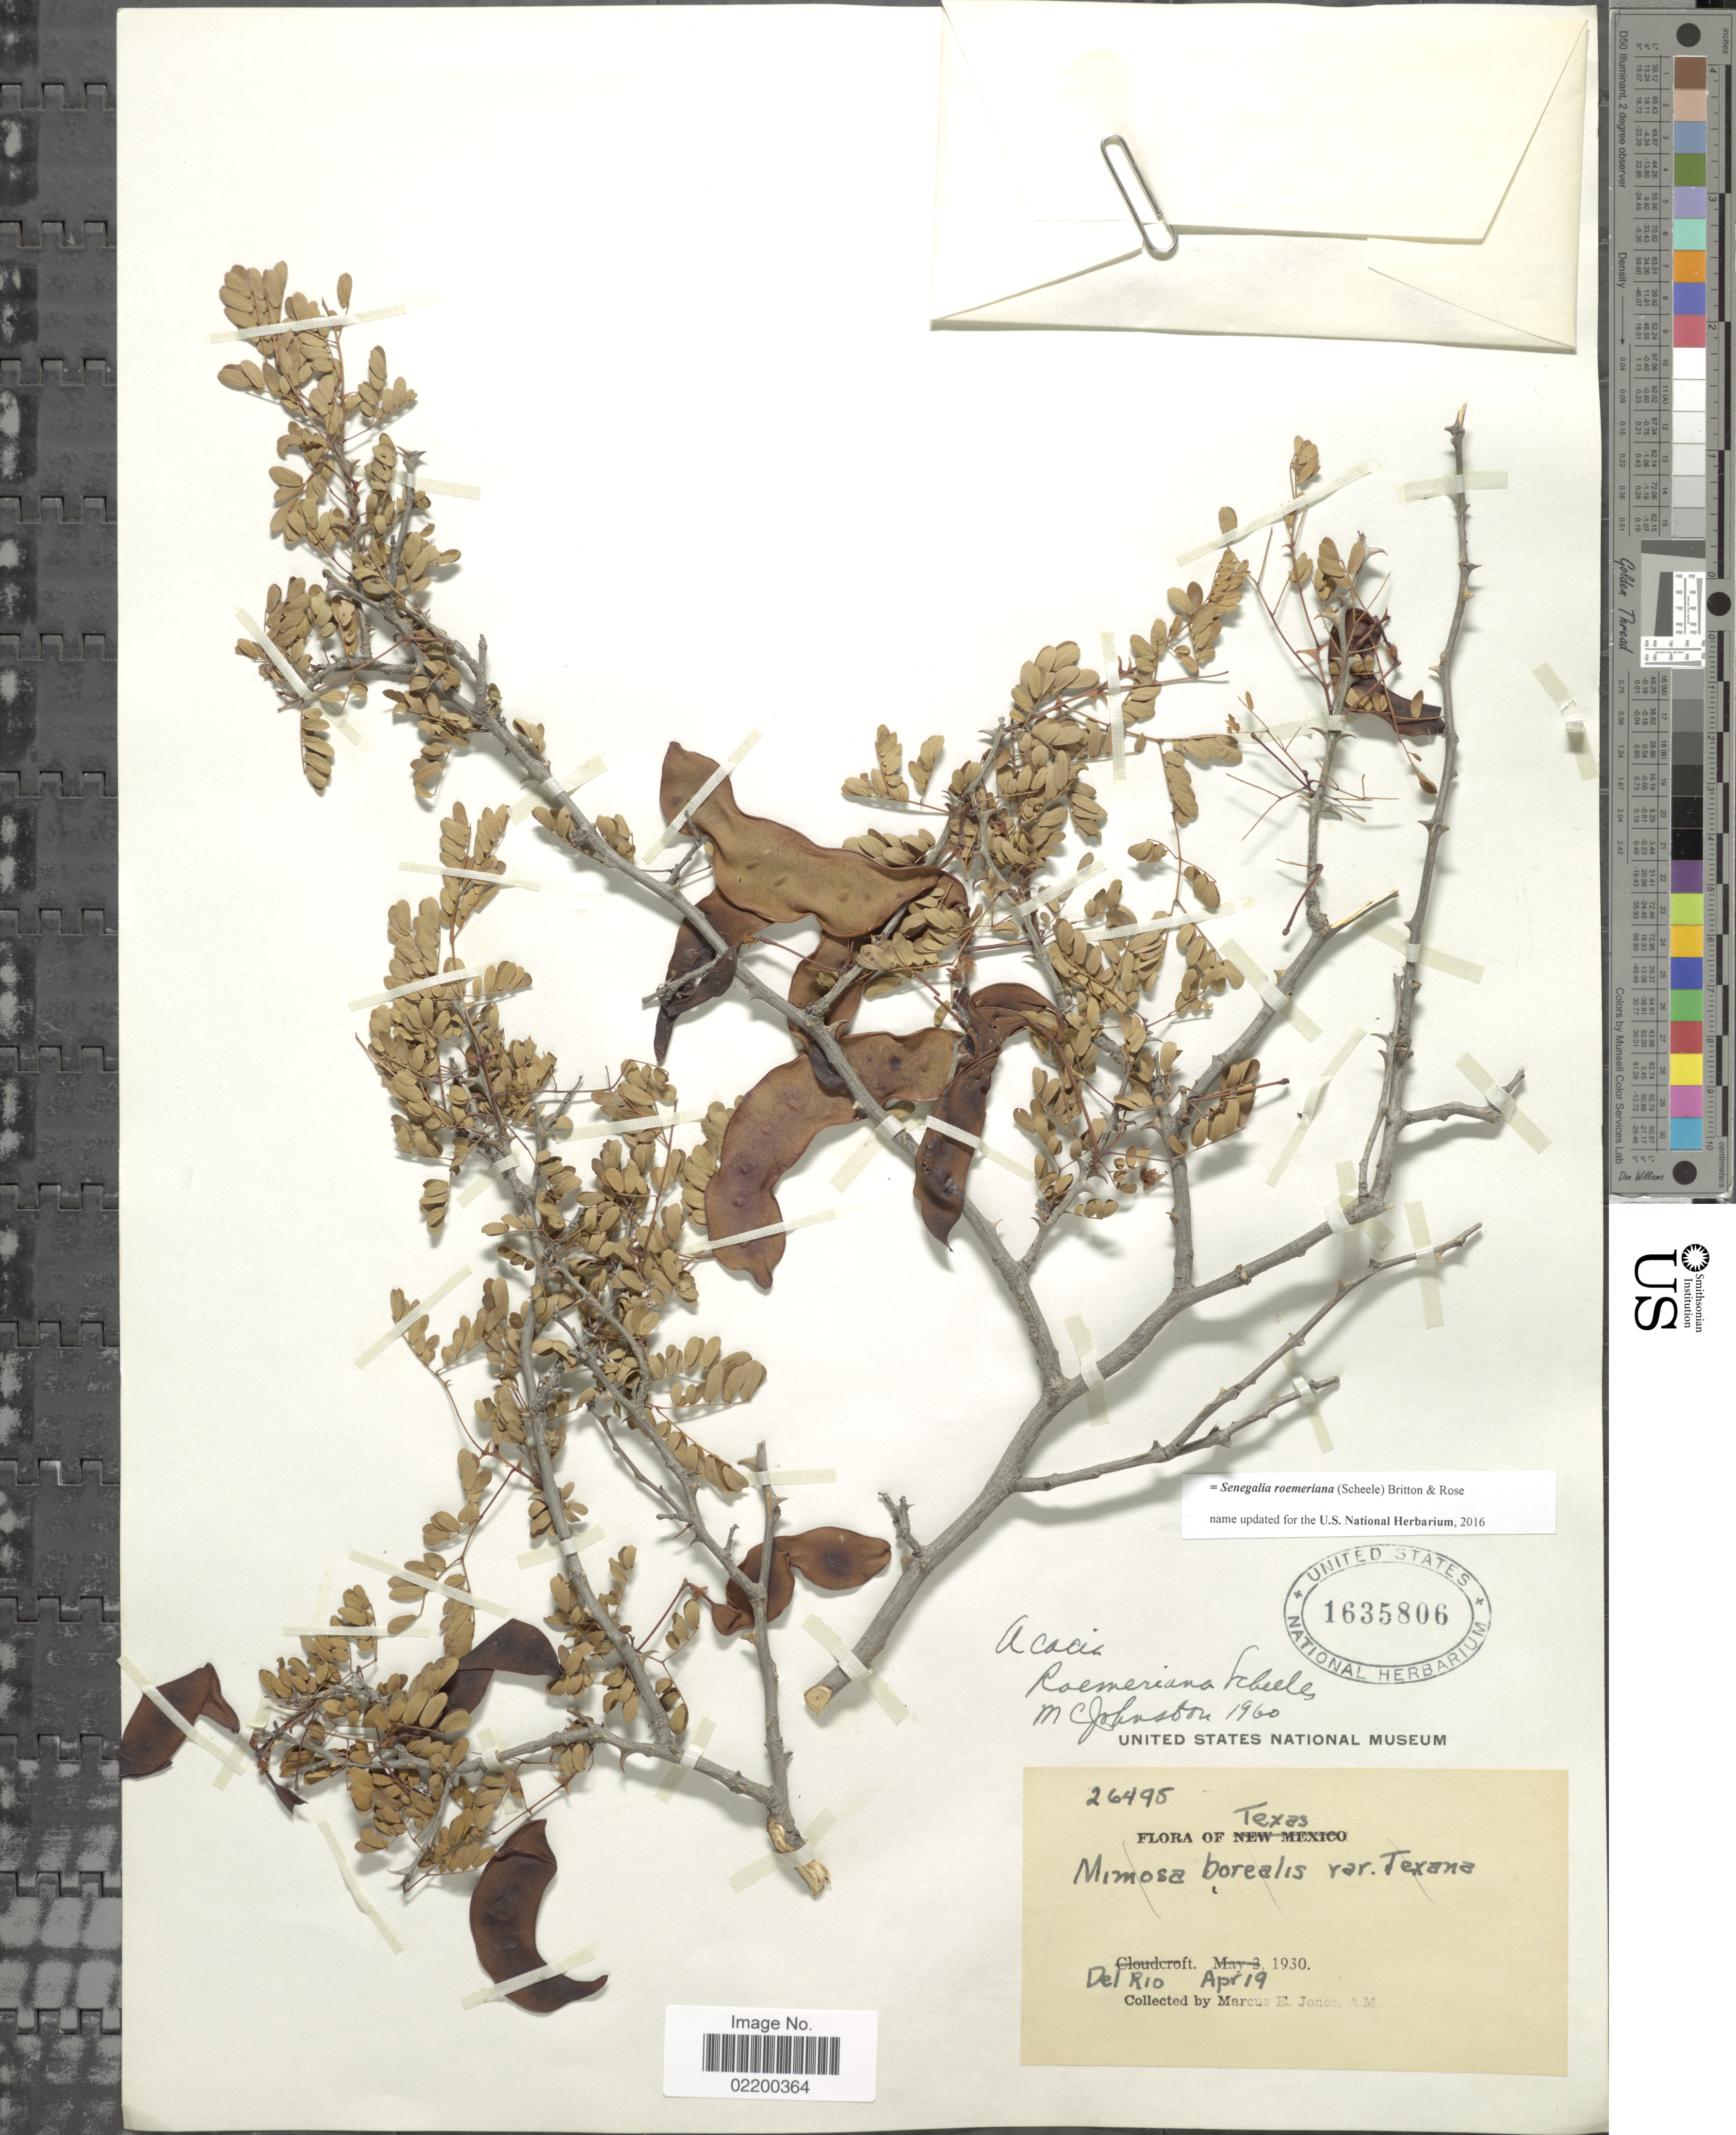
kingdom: Plantae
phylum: Tracheophyta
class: Magnoliopsida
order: Fabales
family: Fabaceae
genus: Senegalia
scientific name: Senegalia roemeriana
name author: (Scheele) Britton & Rose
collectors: M. E. Jones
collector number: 26495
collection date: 1930-04-19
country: United States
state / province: Texas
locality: Del Rio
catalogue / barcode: US 1635806